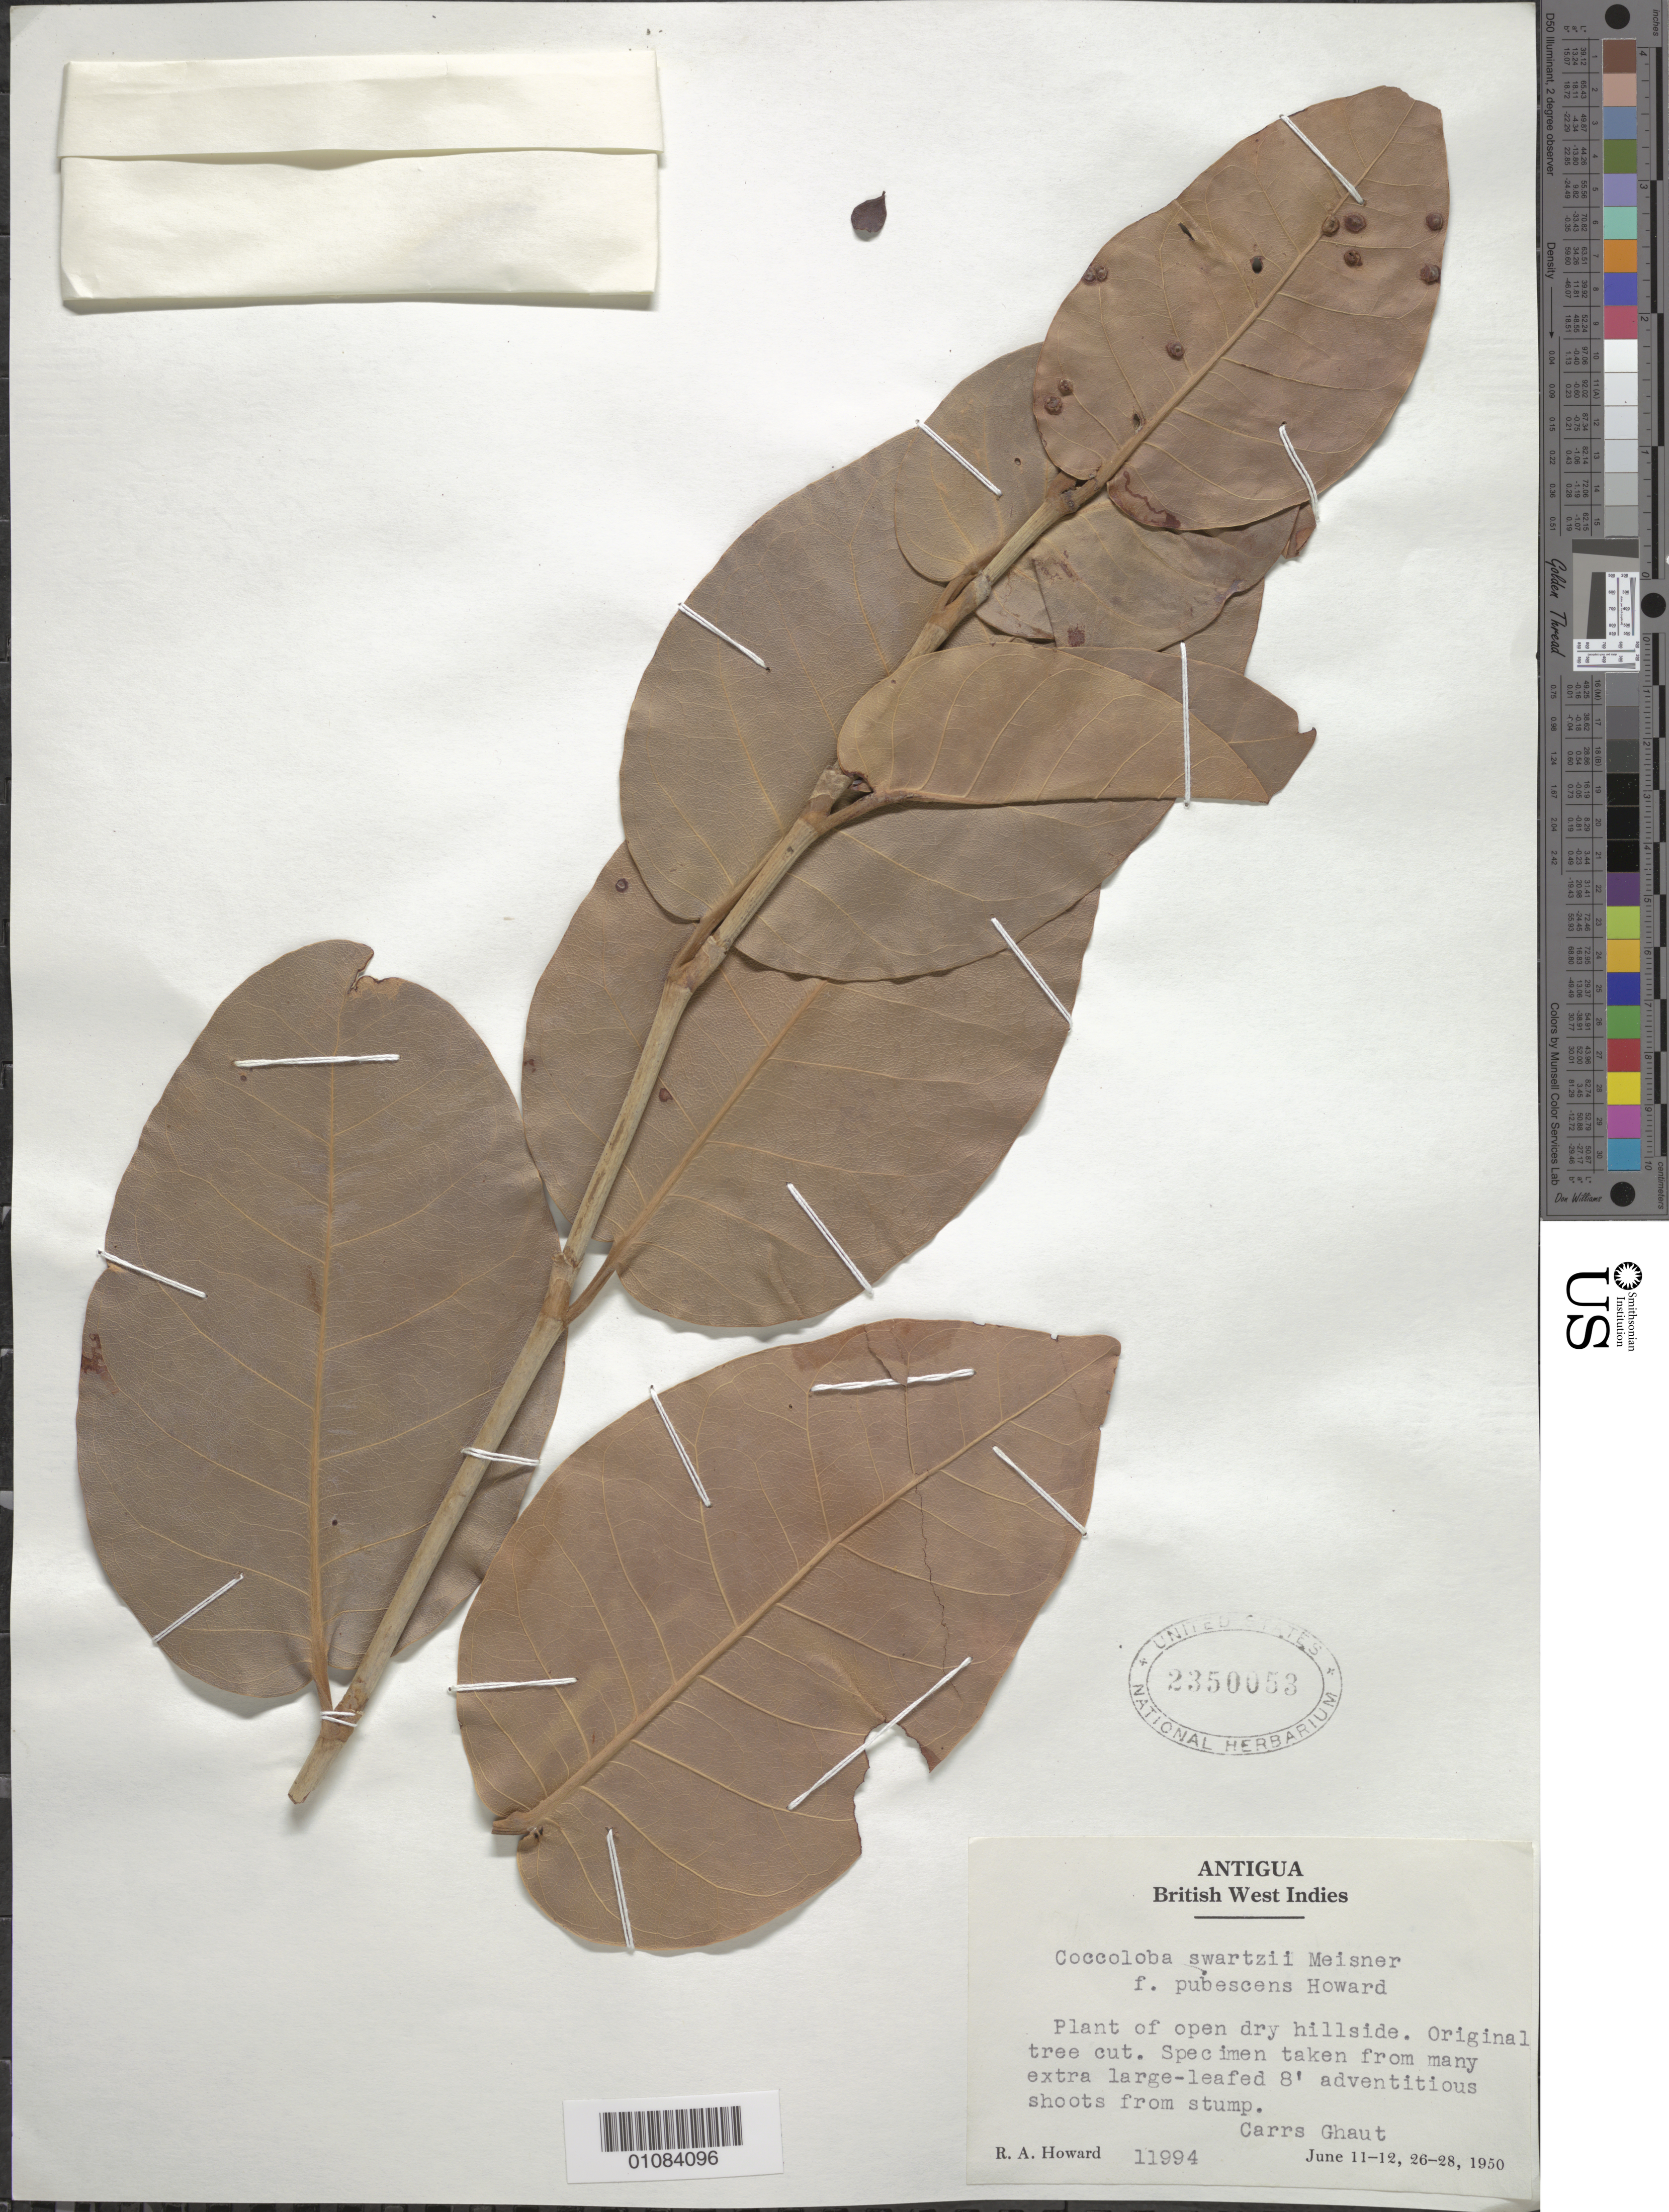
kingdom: Plantae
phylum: Tracheophyta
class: Magnoliopsida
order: Caryophyllales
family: Polygonaceae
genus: Coccoloba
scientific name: Coccoloba swartzii f. pubescens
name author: R.A. Howard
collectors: R. A. Howard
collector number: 11994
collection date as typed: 11 Jun 1950 to 28 Jun 1950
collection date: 1950-06-11/1950-06-28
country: Antigua and Barbuda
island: Antigua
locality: Carrs Ghaut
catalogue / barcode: US 2350053